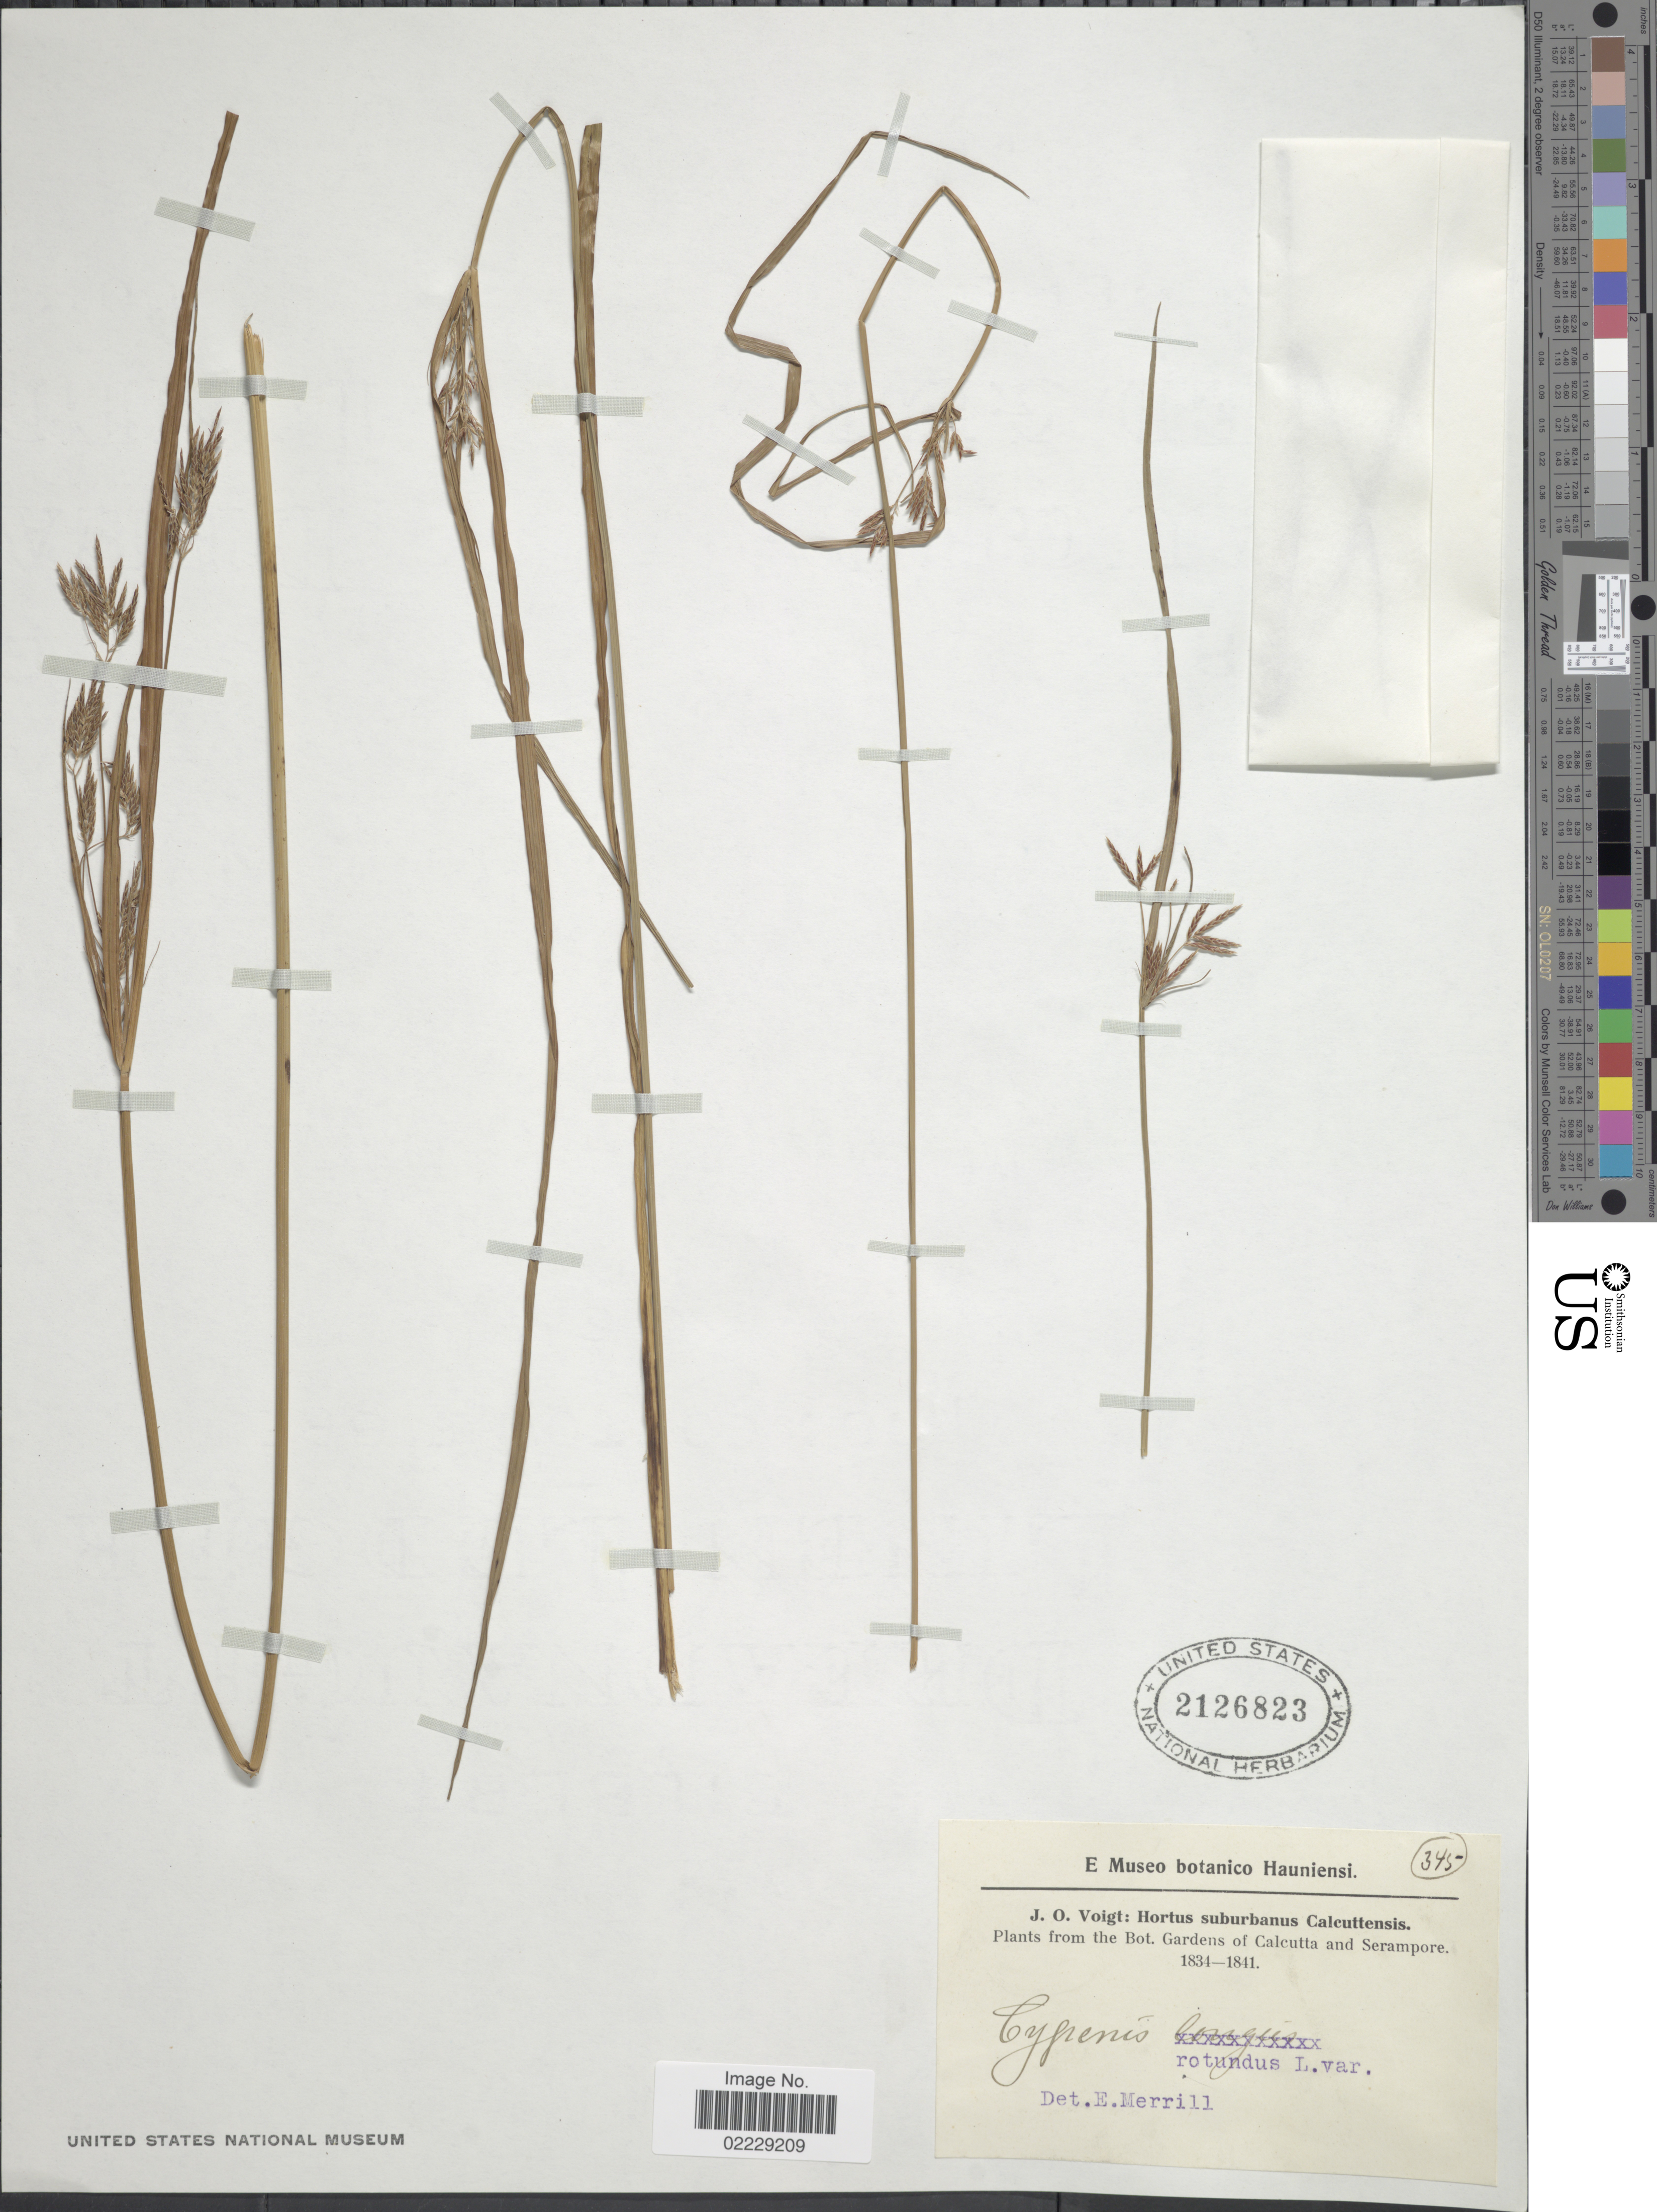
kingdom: Plantae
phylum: Tracheophyta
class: Liliopsida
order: Poales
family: Cyperaceae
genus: Cyperus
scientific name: Cyperus rotundus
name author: L.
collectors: J. O. Voigt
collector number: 345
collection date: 1834/1841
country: India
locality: The Bot. Gardens of Calcutta and Serampore.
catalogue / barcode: US 2126823